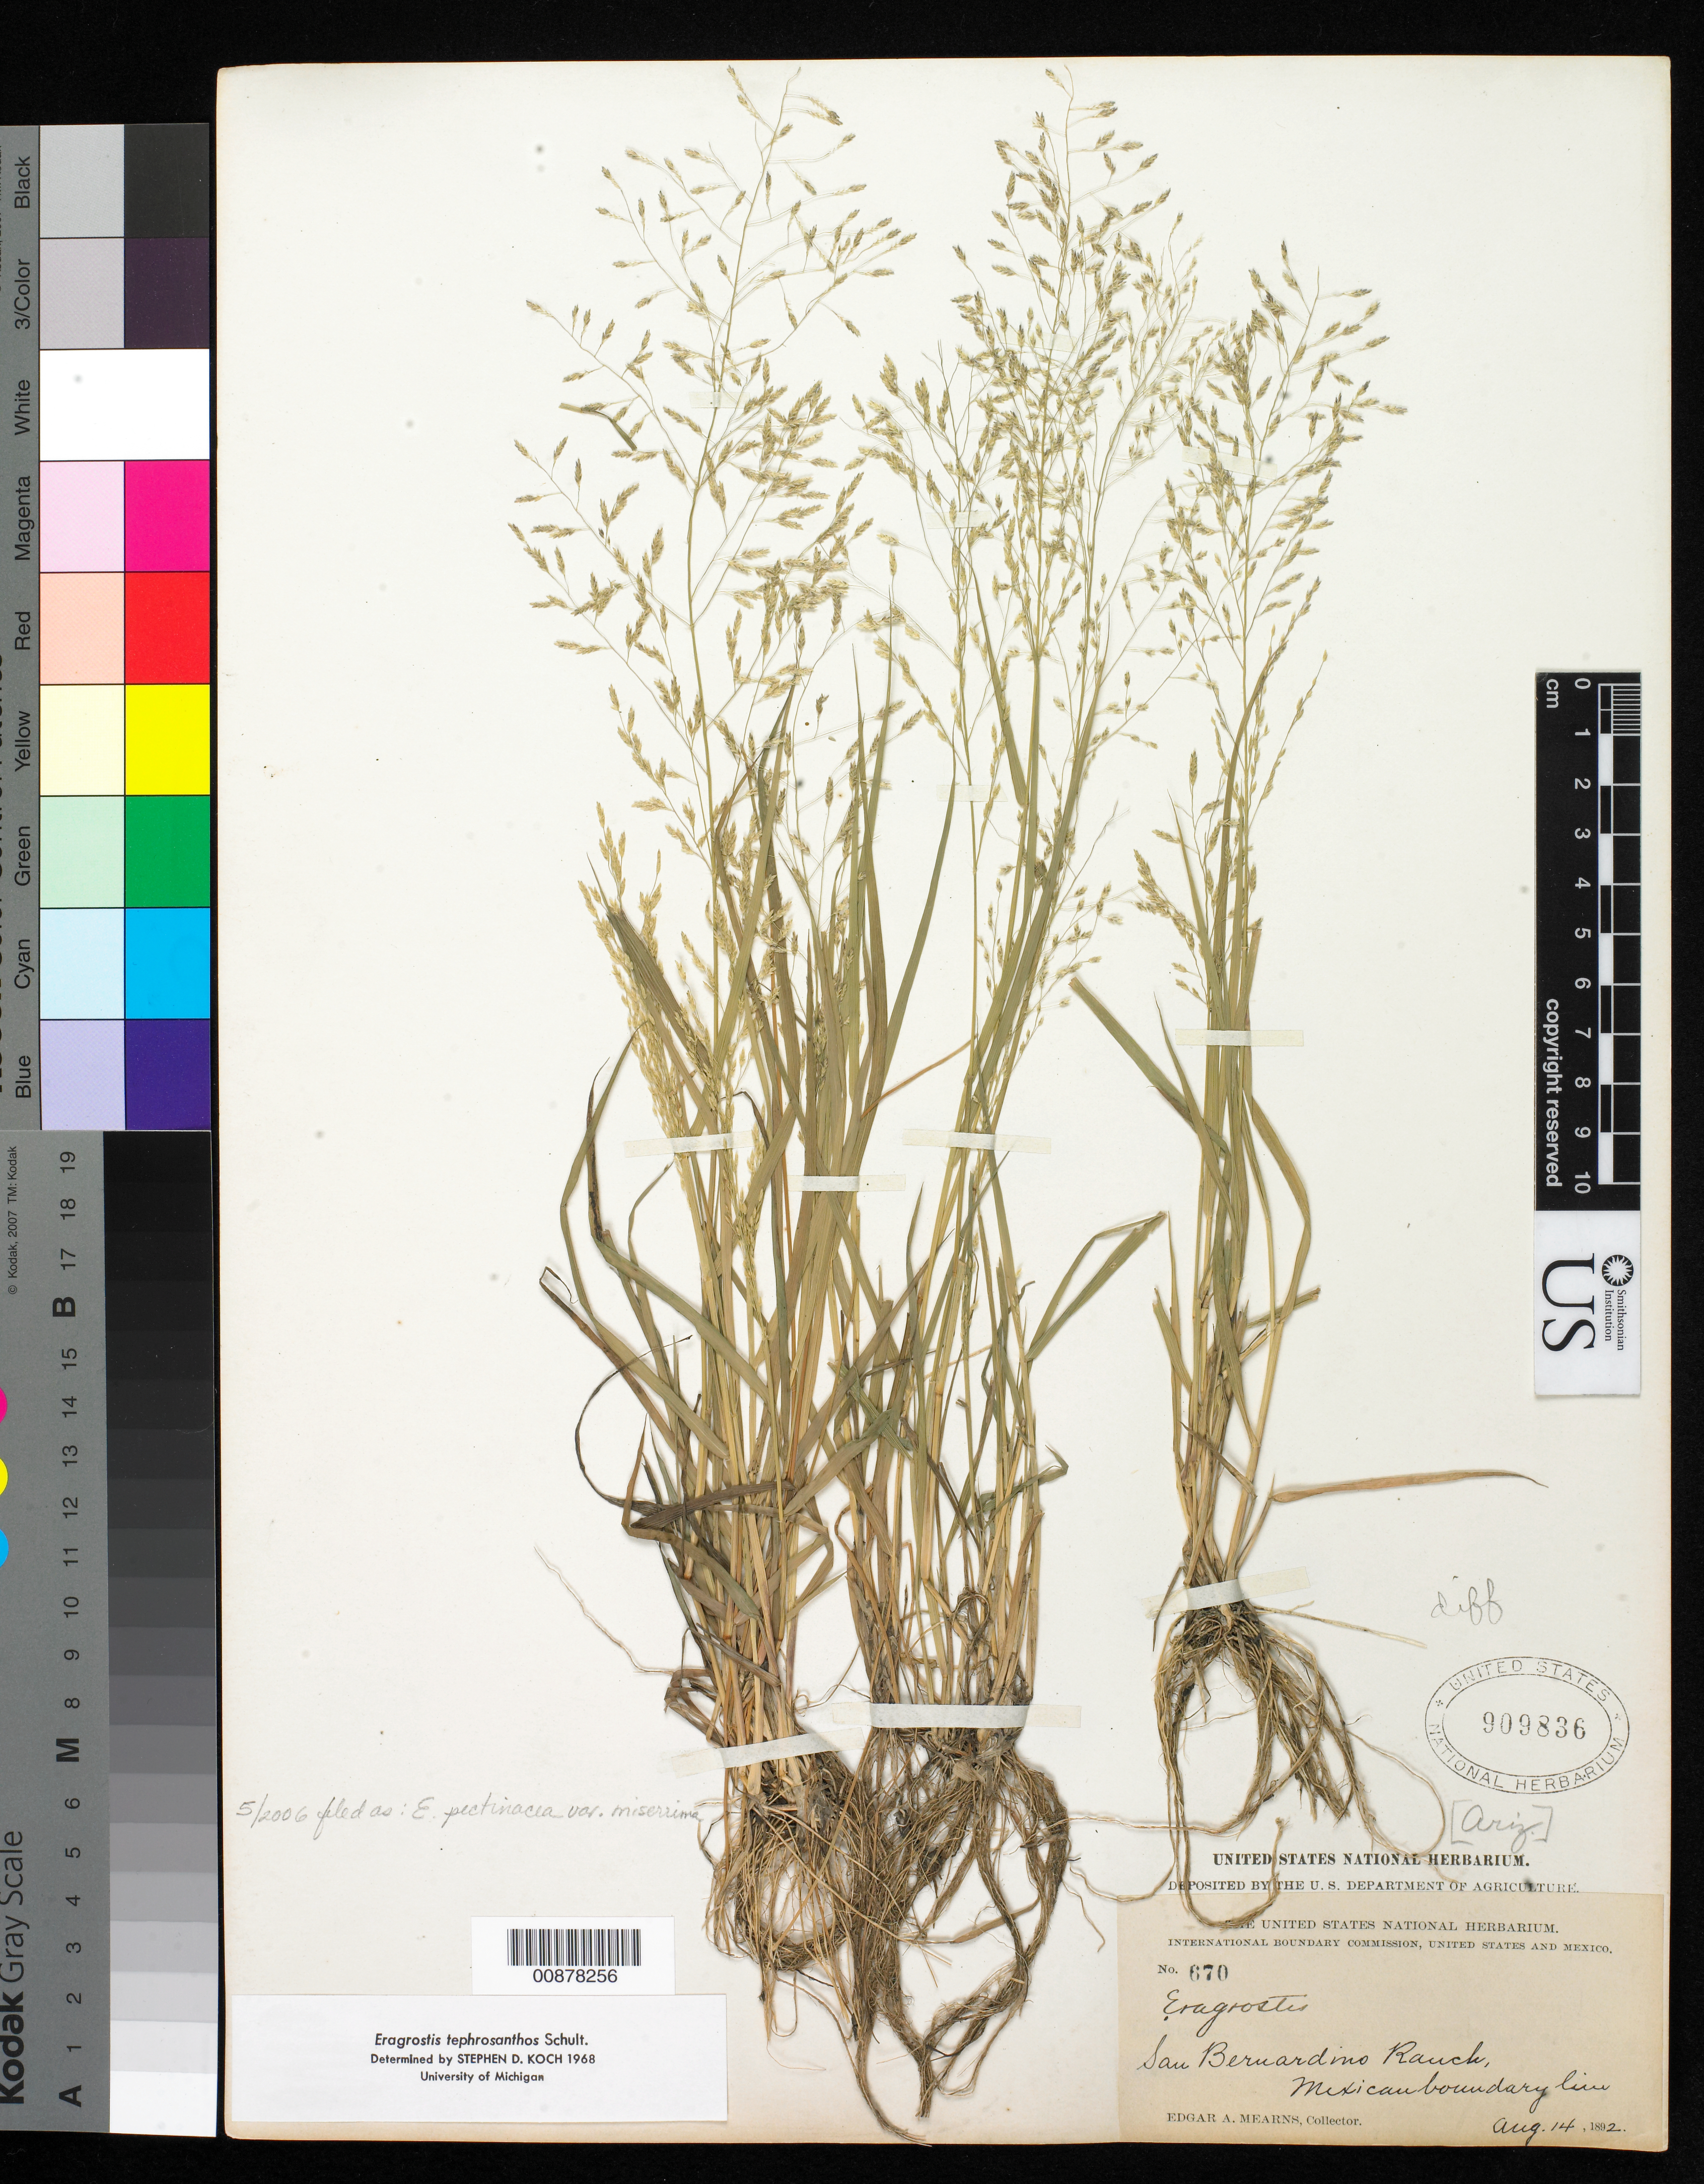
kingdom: Plantae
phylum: Tracheophyta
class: Liliopsida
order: Poales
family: Poaceae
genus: Eragrostis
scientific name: Eragrostis pectinacea var. miserrima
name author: (E. Fourn.) Reeder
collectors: E. A. Mearns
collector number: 670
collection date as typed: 14 Aug 1892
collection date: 1892-08-14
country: United States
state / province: Arizona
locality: San Bernardino Ranch, Mexican Boundary Line.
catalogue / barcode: US 909836